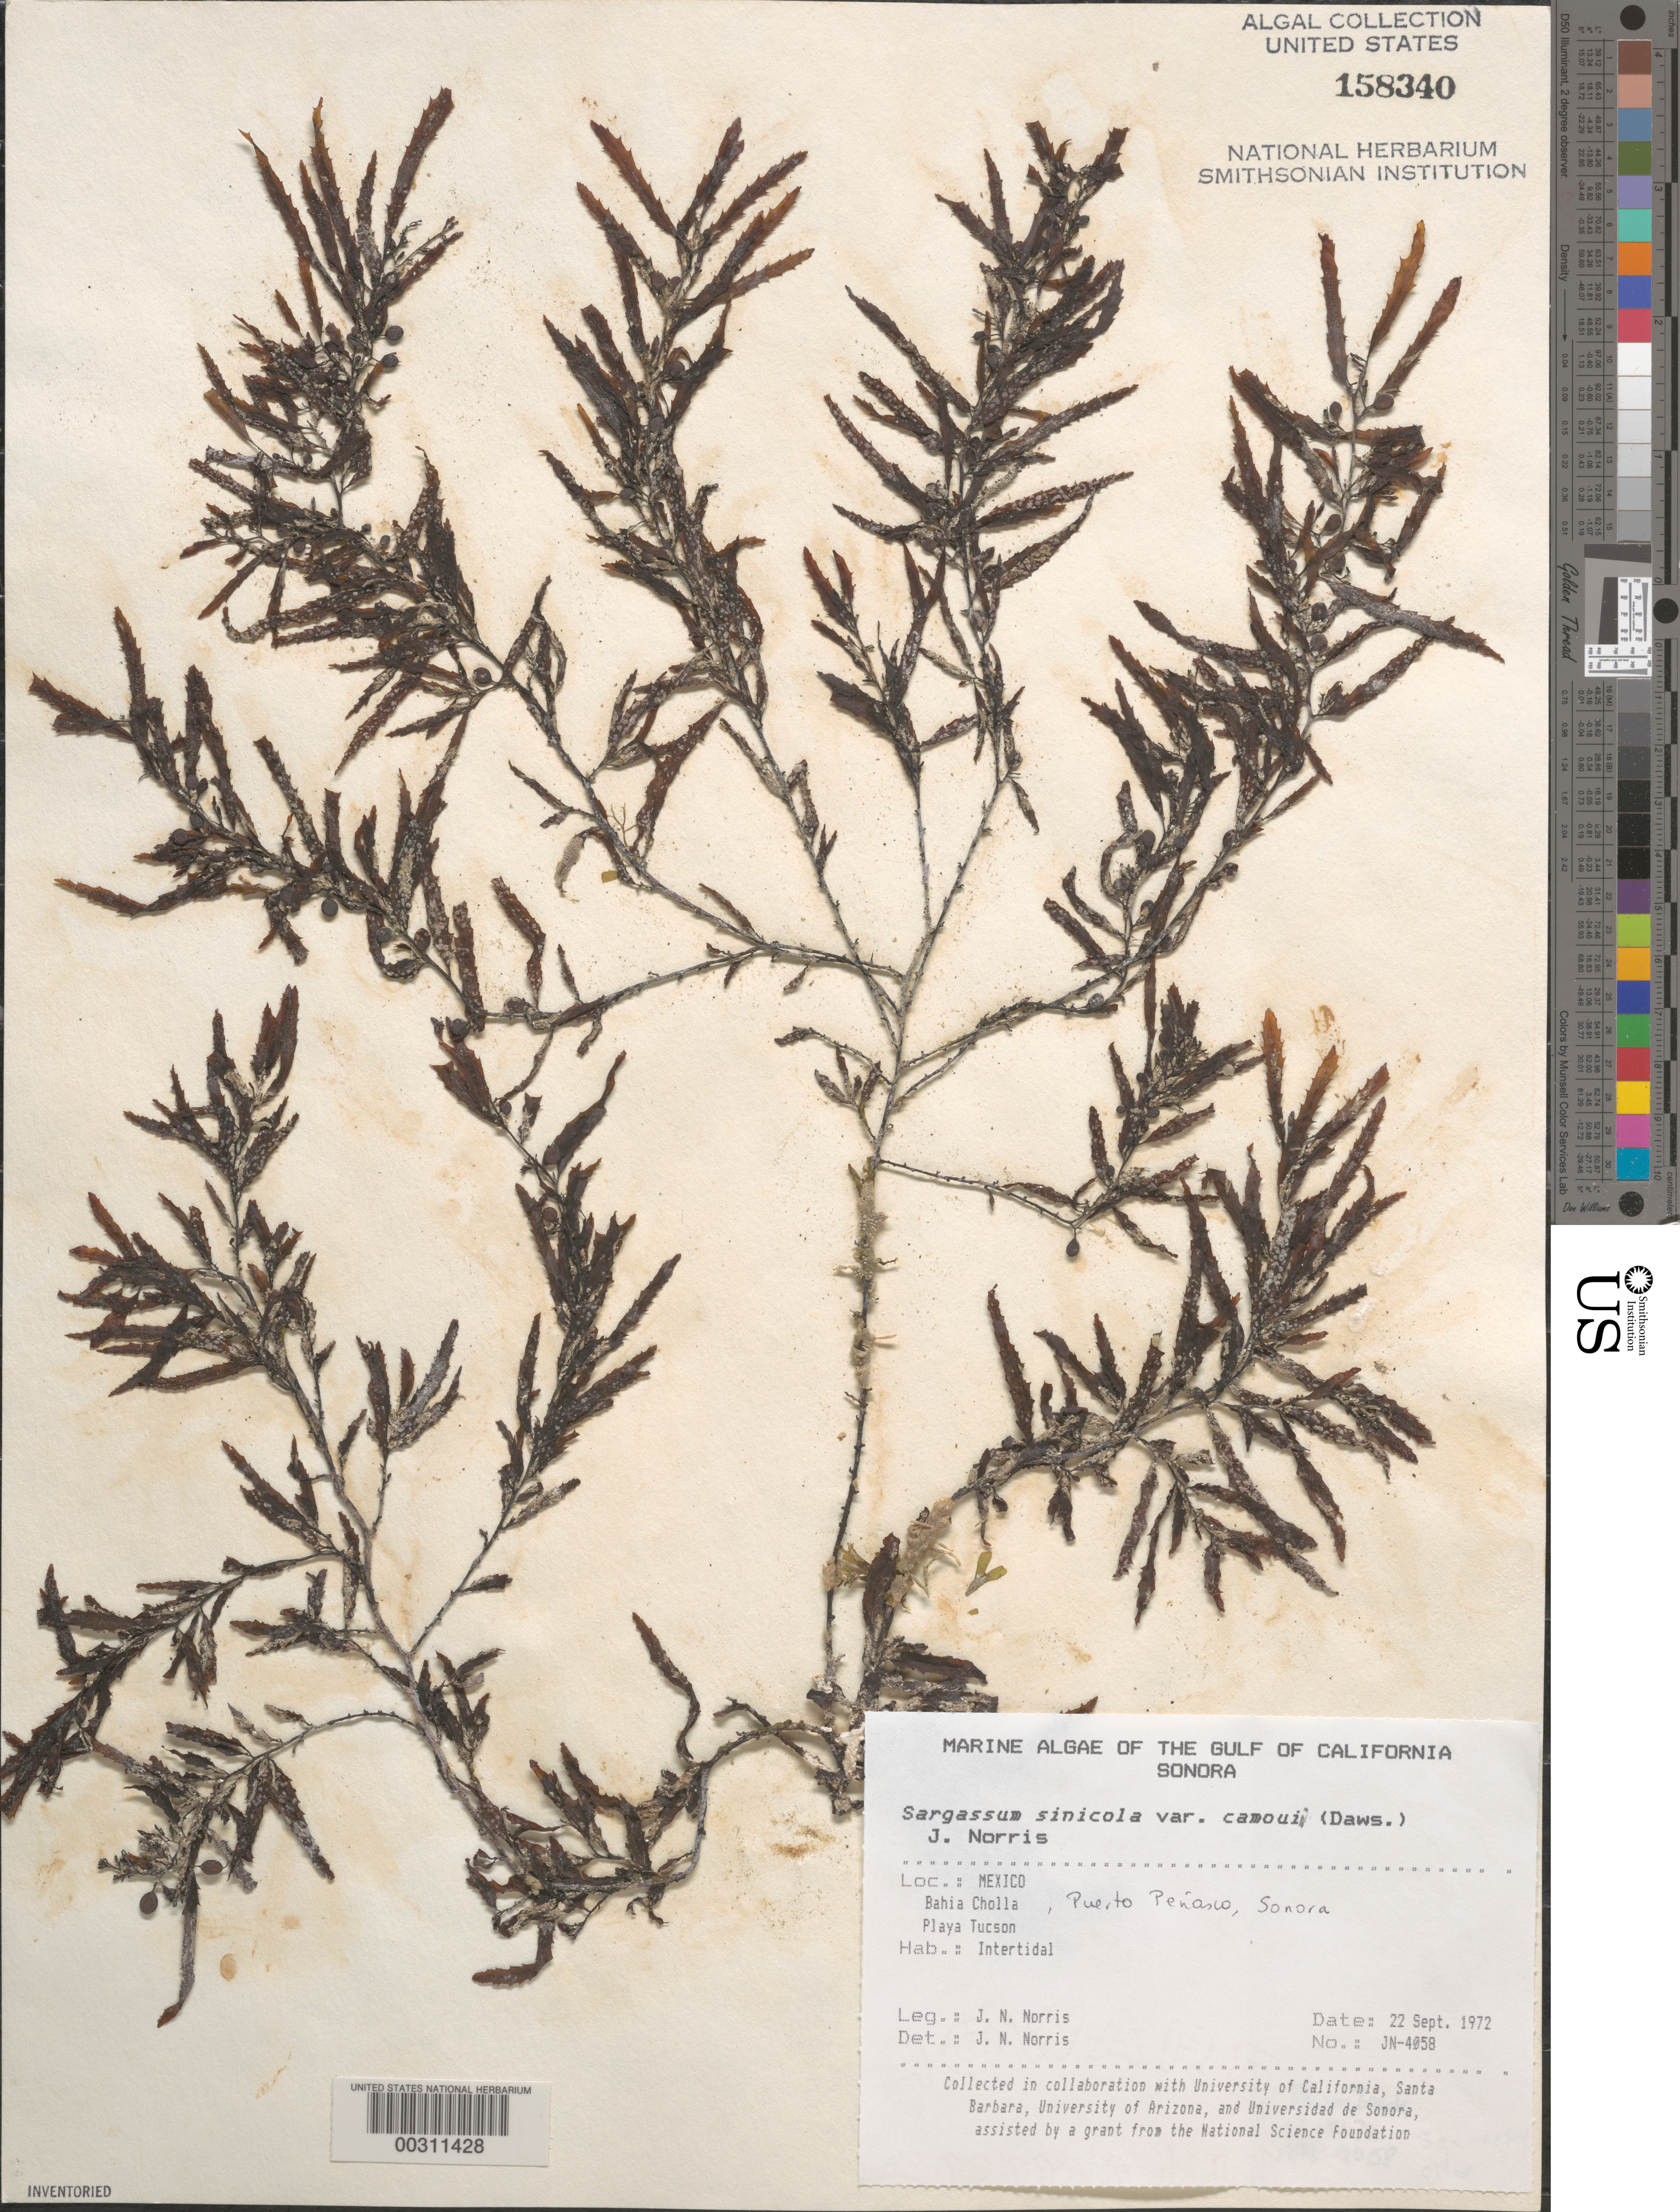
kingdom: Chromista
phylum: Ochrophyta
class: Phaeophyceae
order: Fucales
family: Sargassaceae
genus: Sargassum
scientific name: Sargassum sinicola var. camouii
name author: (E.Y. Dawson) J.N. Norris & Yensen in McCourt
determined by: Norris, James N.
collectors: J. N. Norris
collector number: JN-4058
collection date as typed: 22 Sep 1972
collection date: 1972-09-22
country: Mexico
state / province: Sonora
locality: Bahia Cholla, Puerto Penasco, Playa Tucson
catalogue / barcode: US 158340